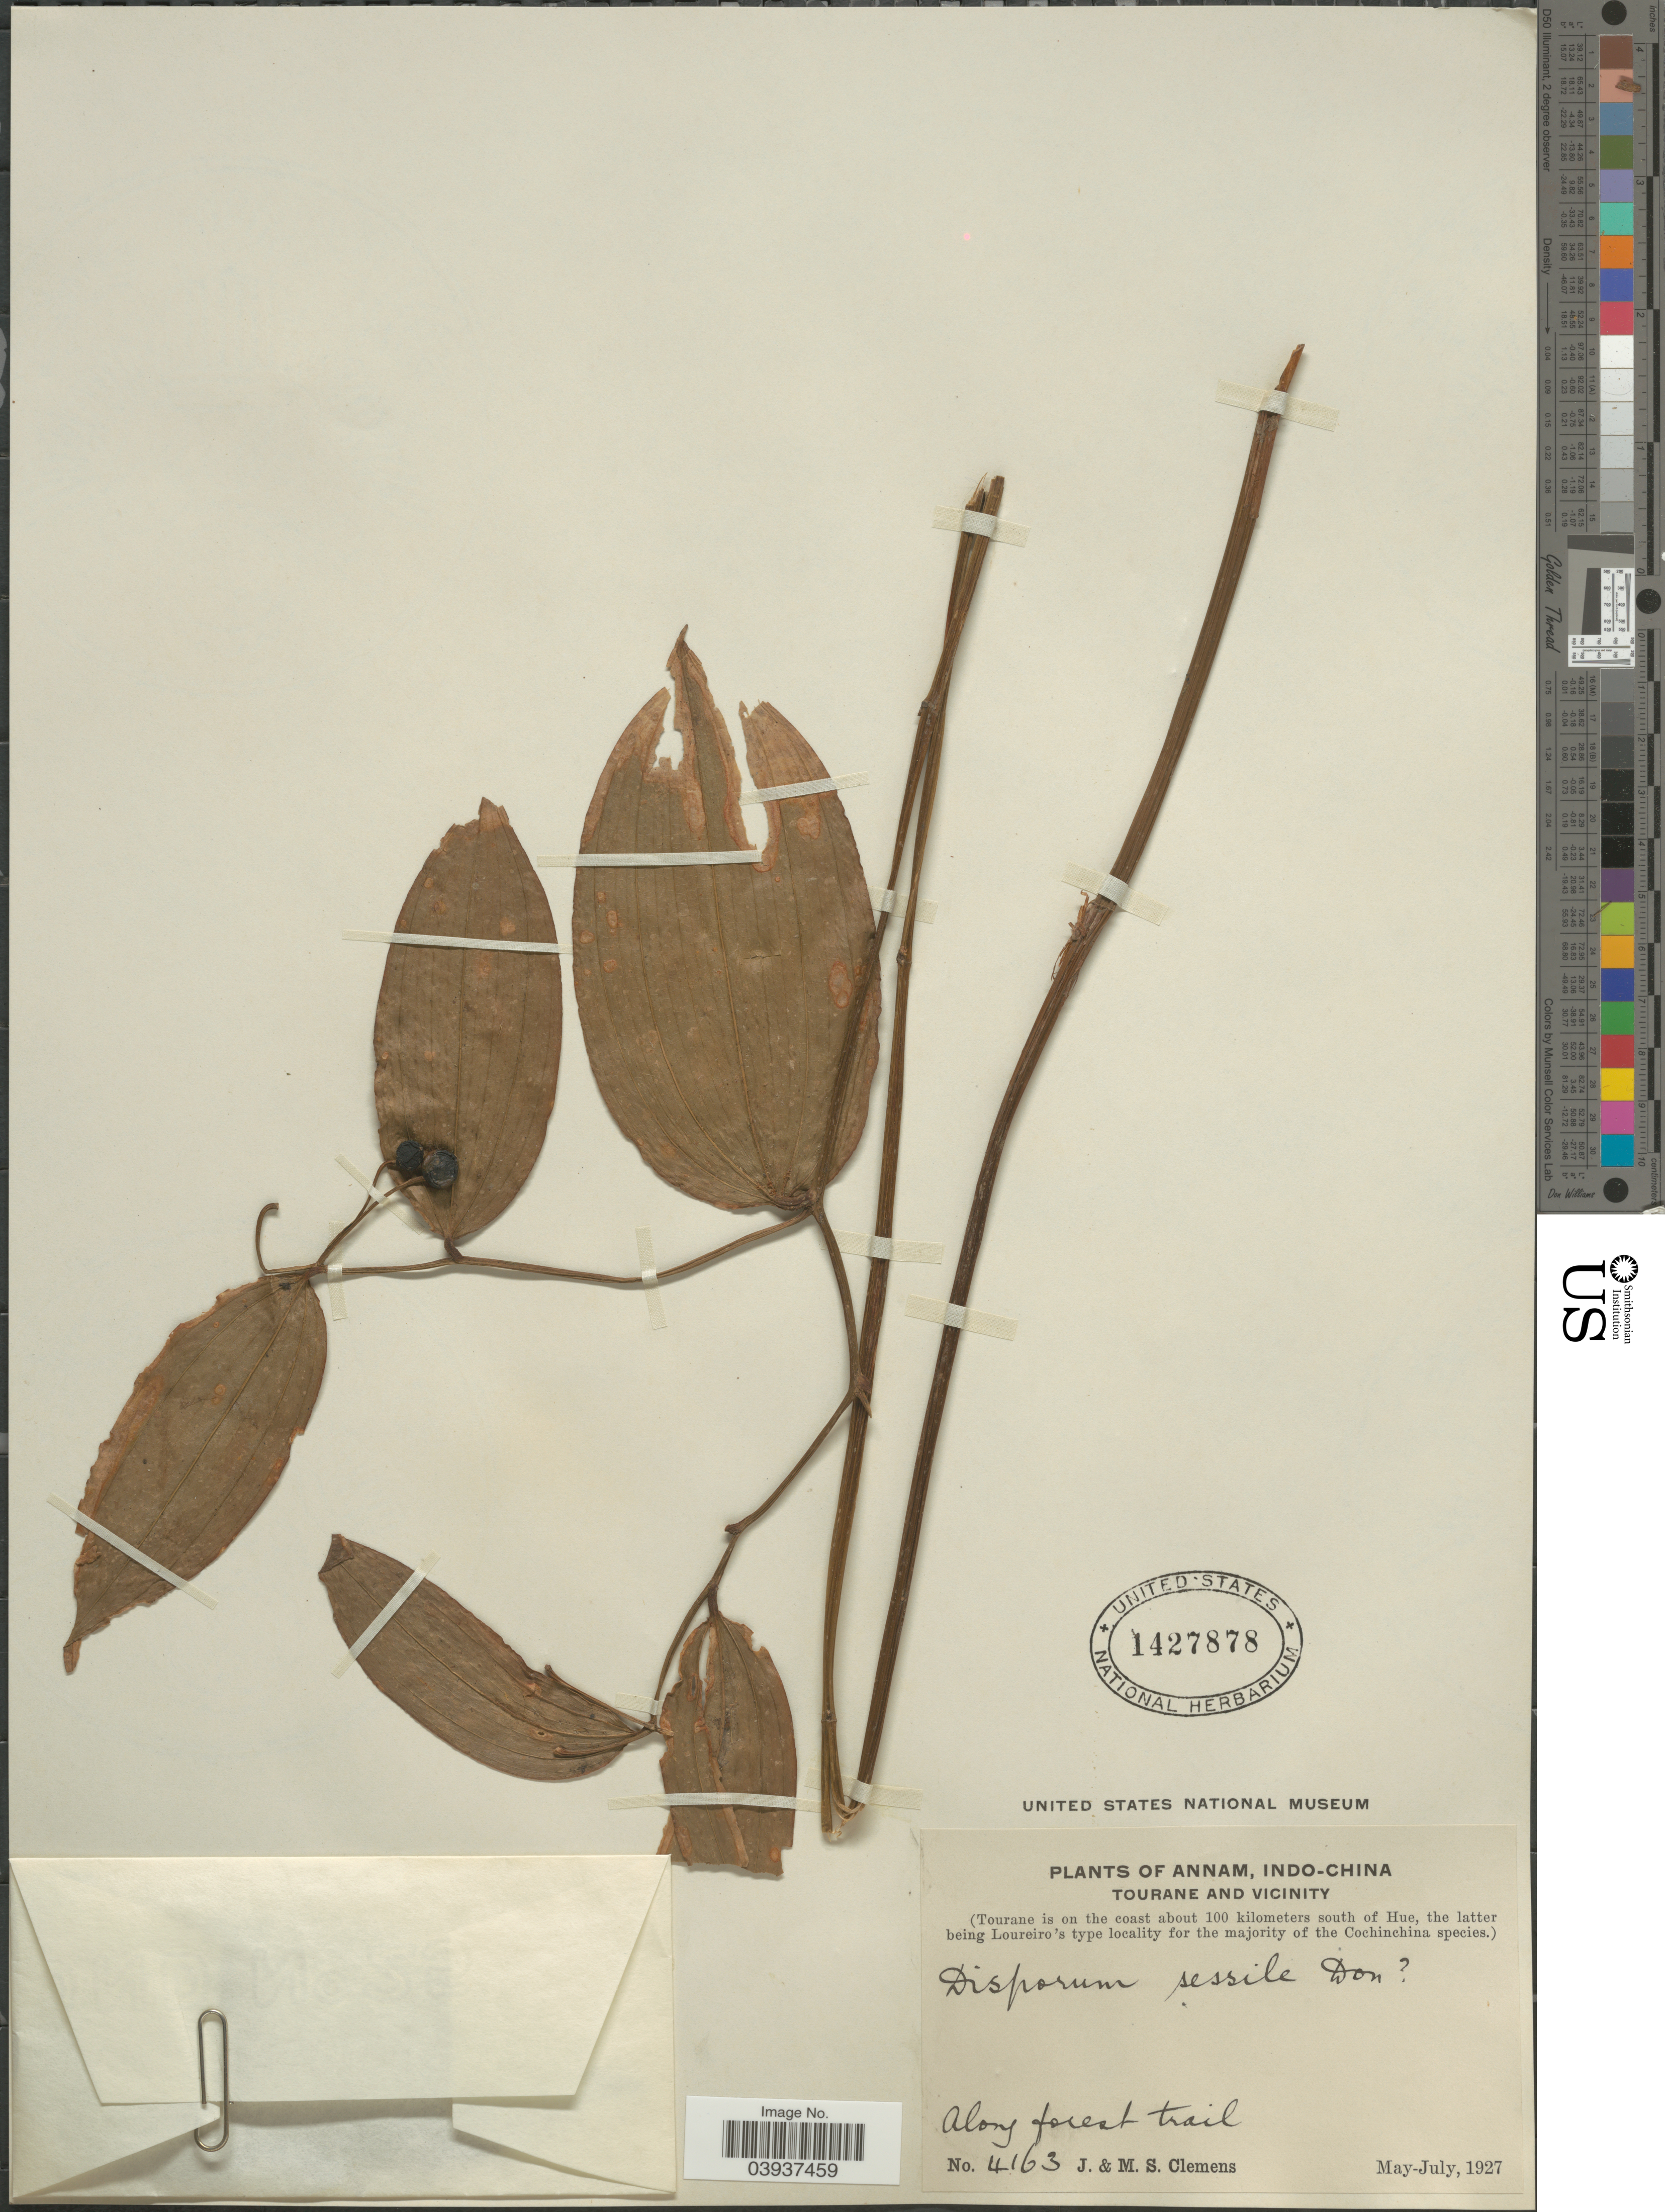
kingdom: Plantae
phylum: Tracheophyta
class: Liliopsida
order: Liliales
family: Colchicaceae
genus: Disporum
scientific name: Disporum sessile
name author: D. Don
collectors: J. Clemens & M. S. Clemens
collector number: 4163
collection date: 1927-05/1927-07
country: Vietnam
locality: Annam, Indo-China. Tourane and vicinity. (Tourane is on the coast about 100 kilometers south of Hue). Along forest trail.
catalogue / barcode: US 1427878